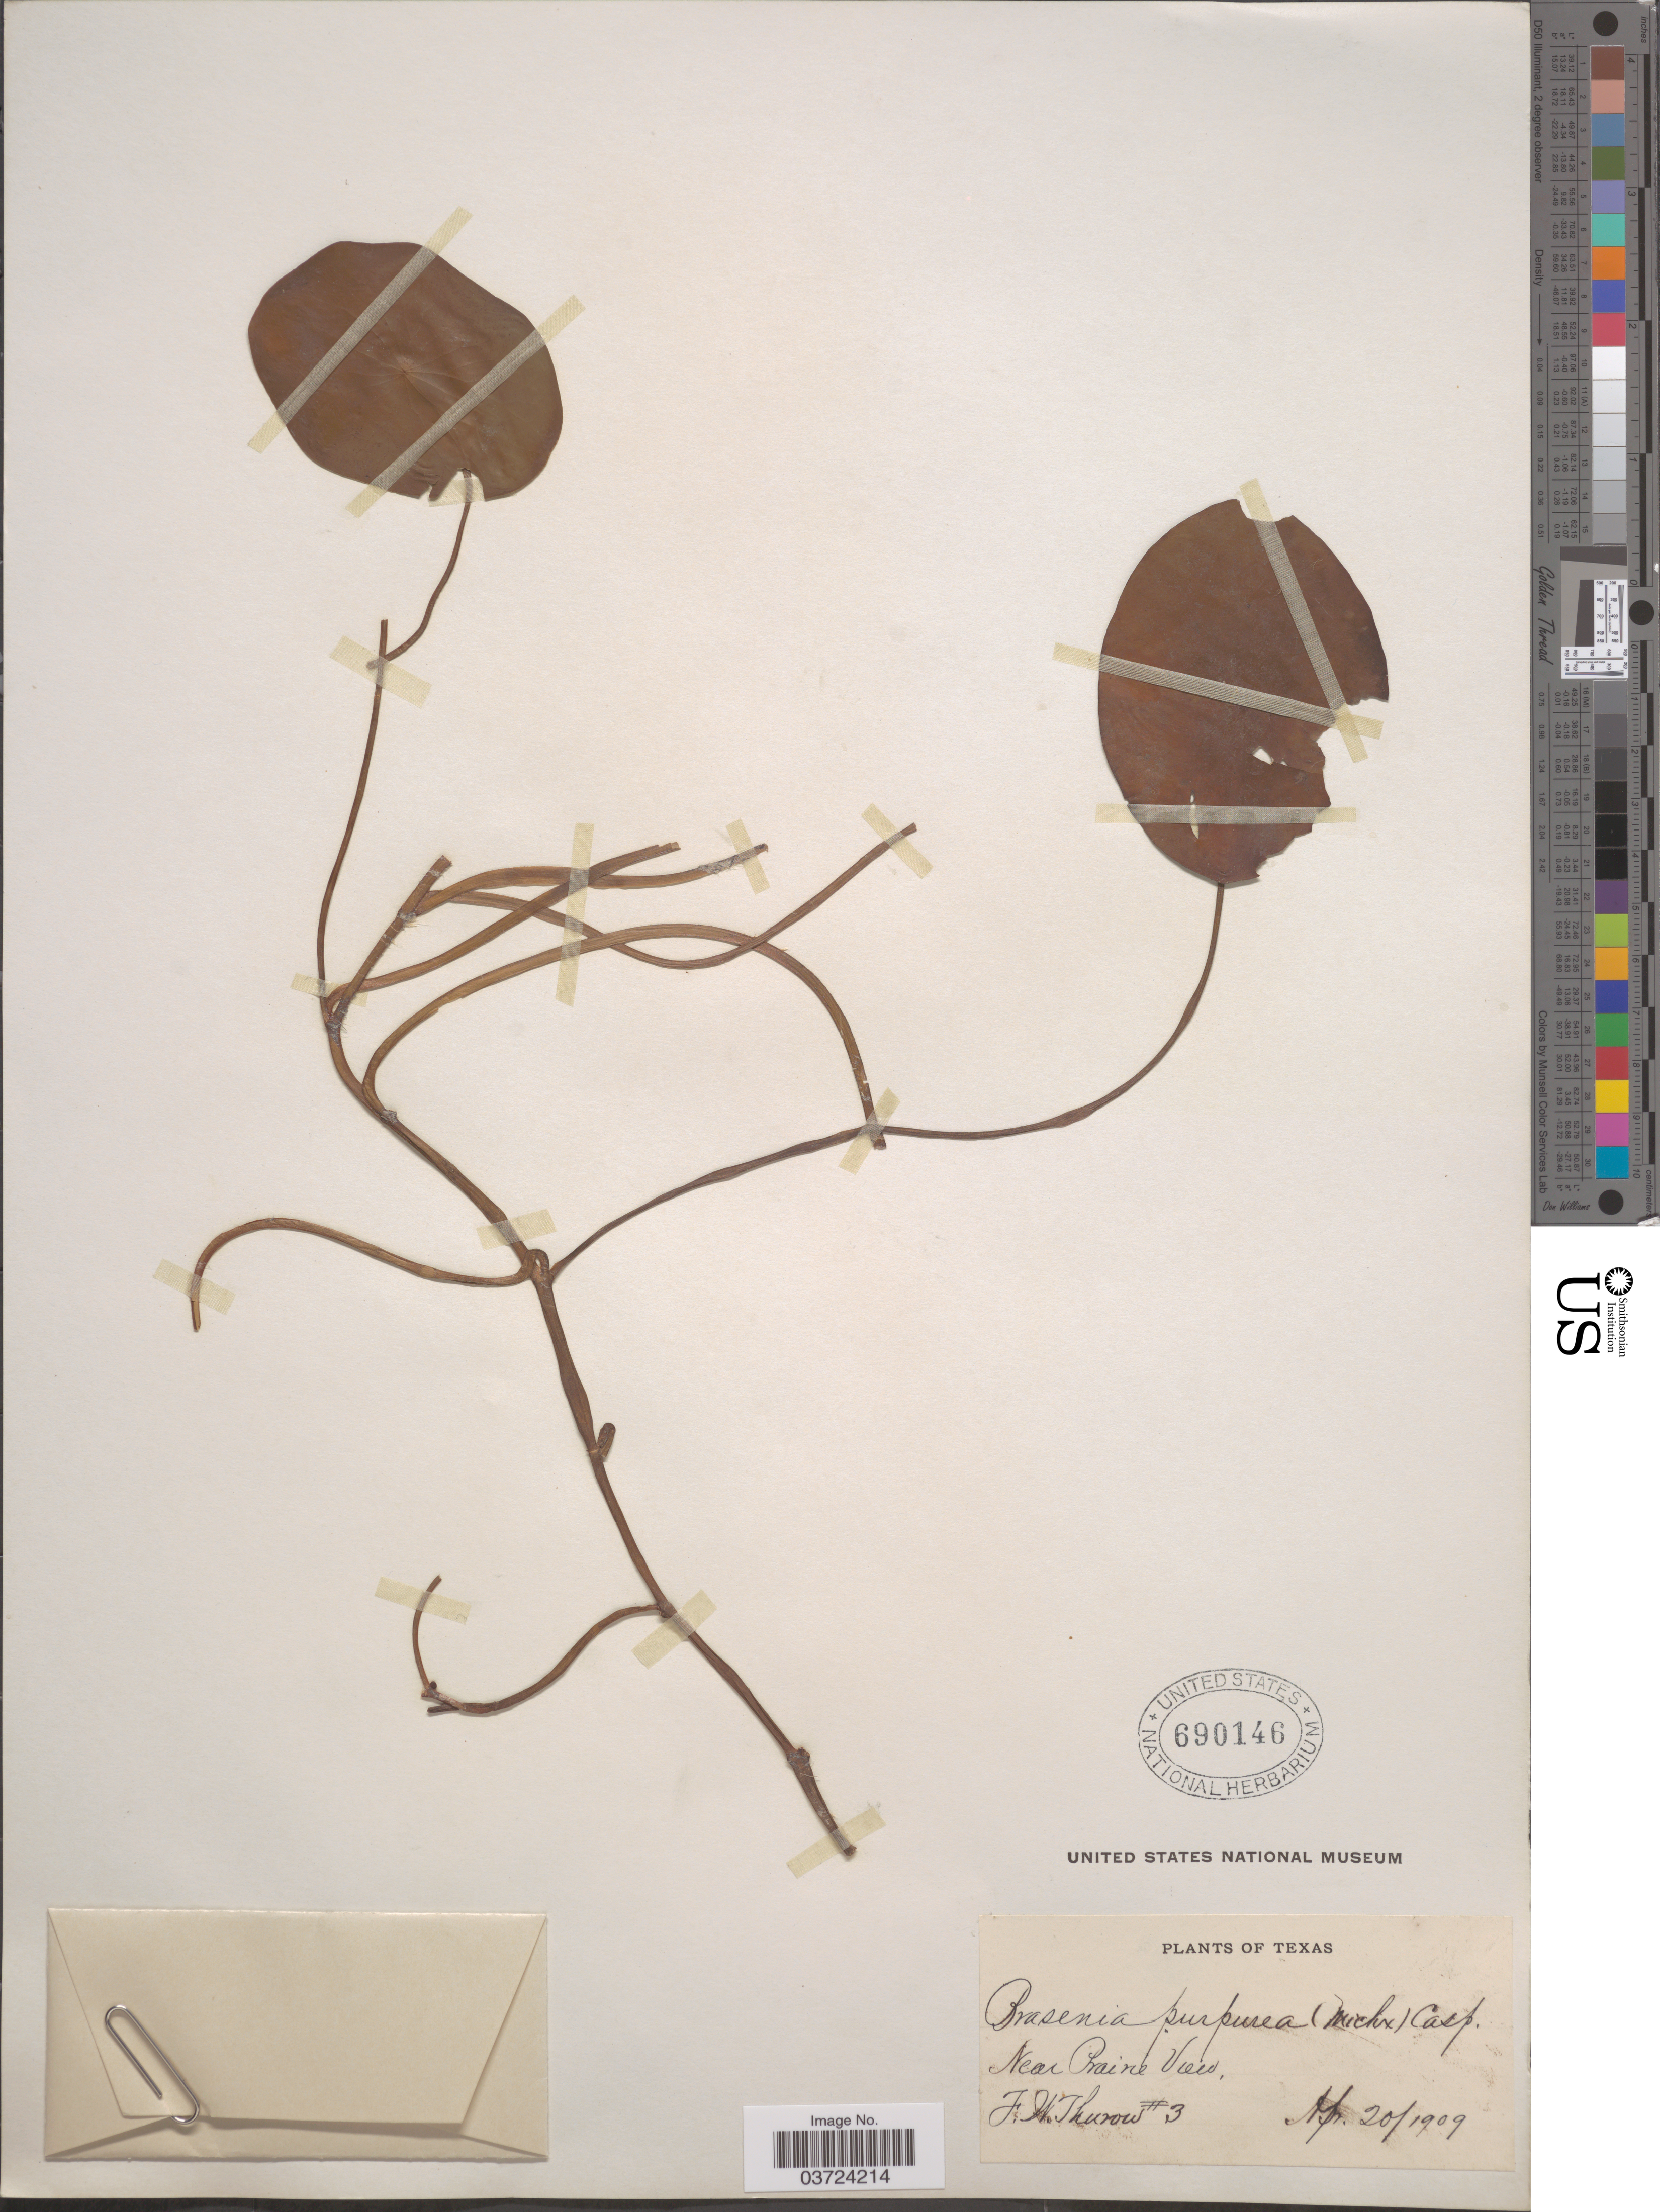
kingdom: Plantae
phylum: Tracheophyta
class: Magnoliopsida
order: Nymphaeales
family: Cabombaceae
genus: Brasenia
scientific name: Brasenia schreberi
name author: J.F. Gmel.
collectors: F. W. Thurow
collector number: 3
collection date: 1909-04-20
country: United States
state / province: Texas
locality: Near Prairie View.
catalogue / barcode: US 690146